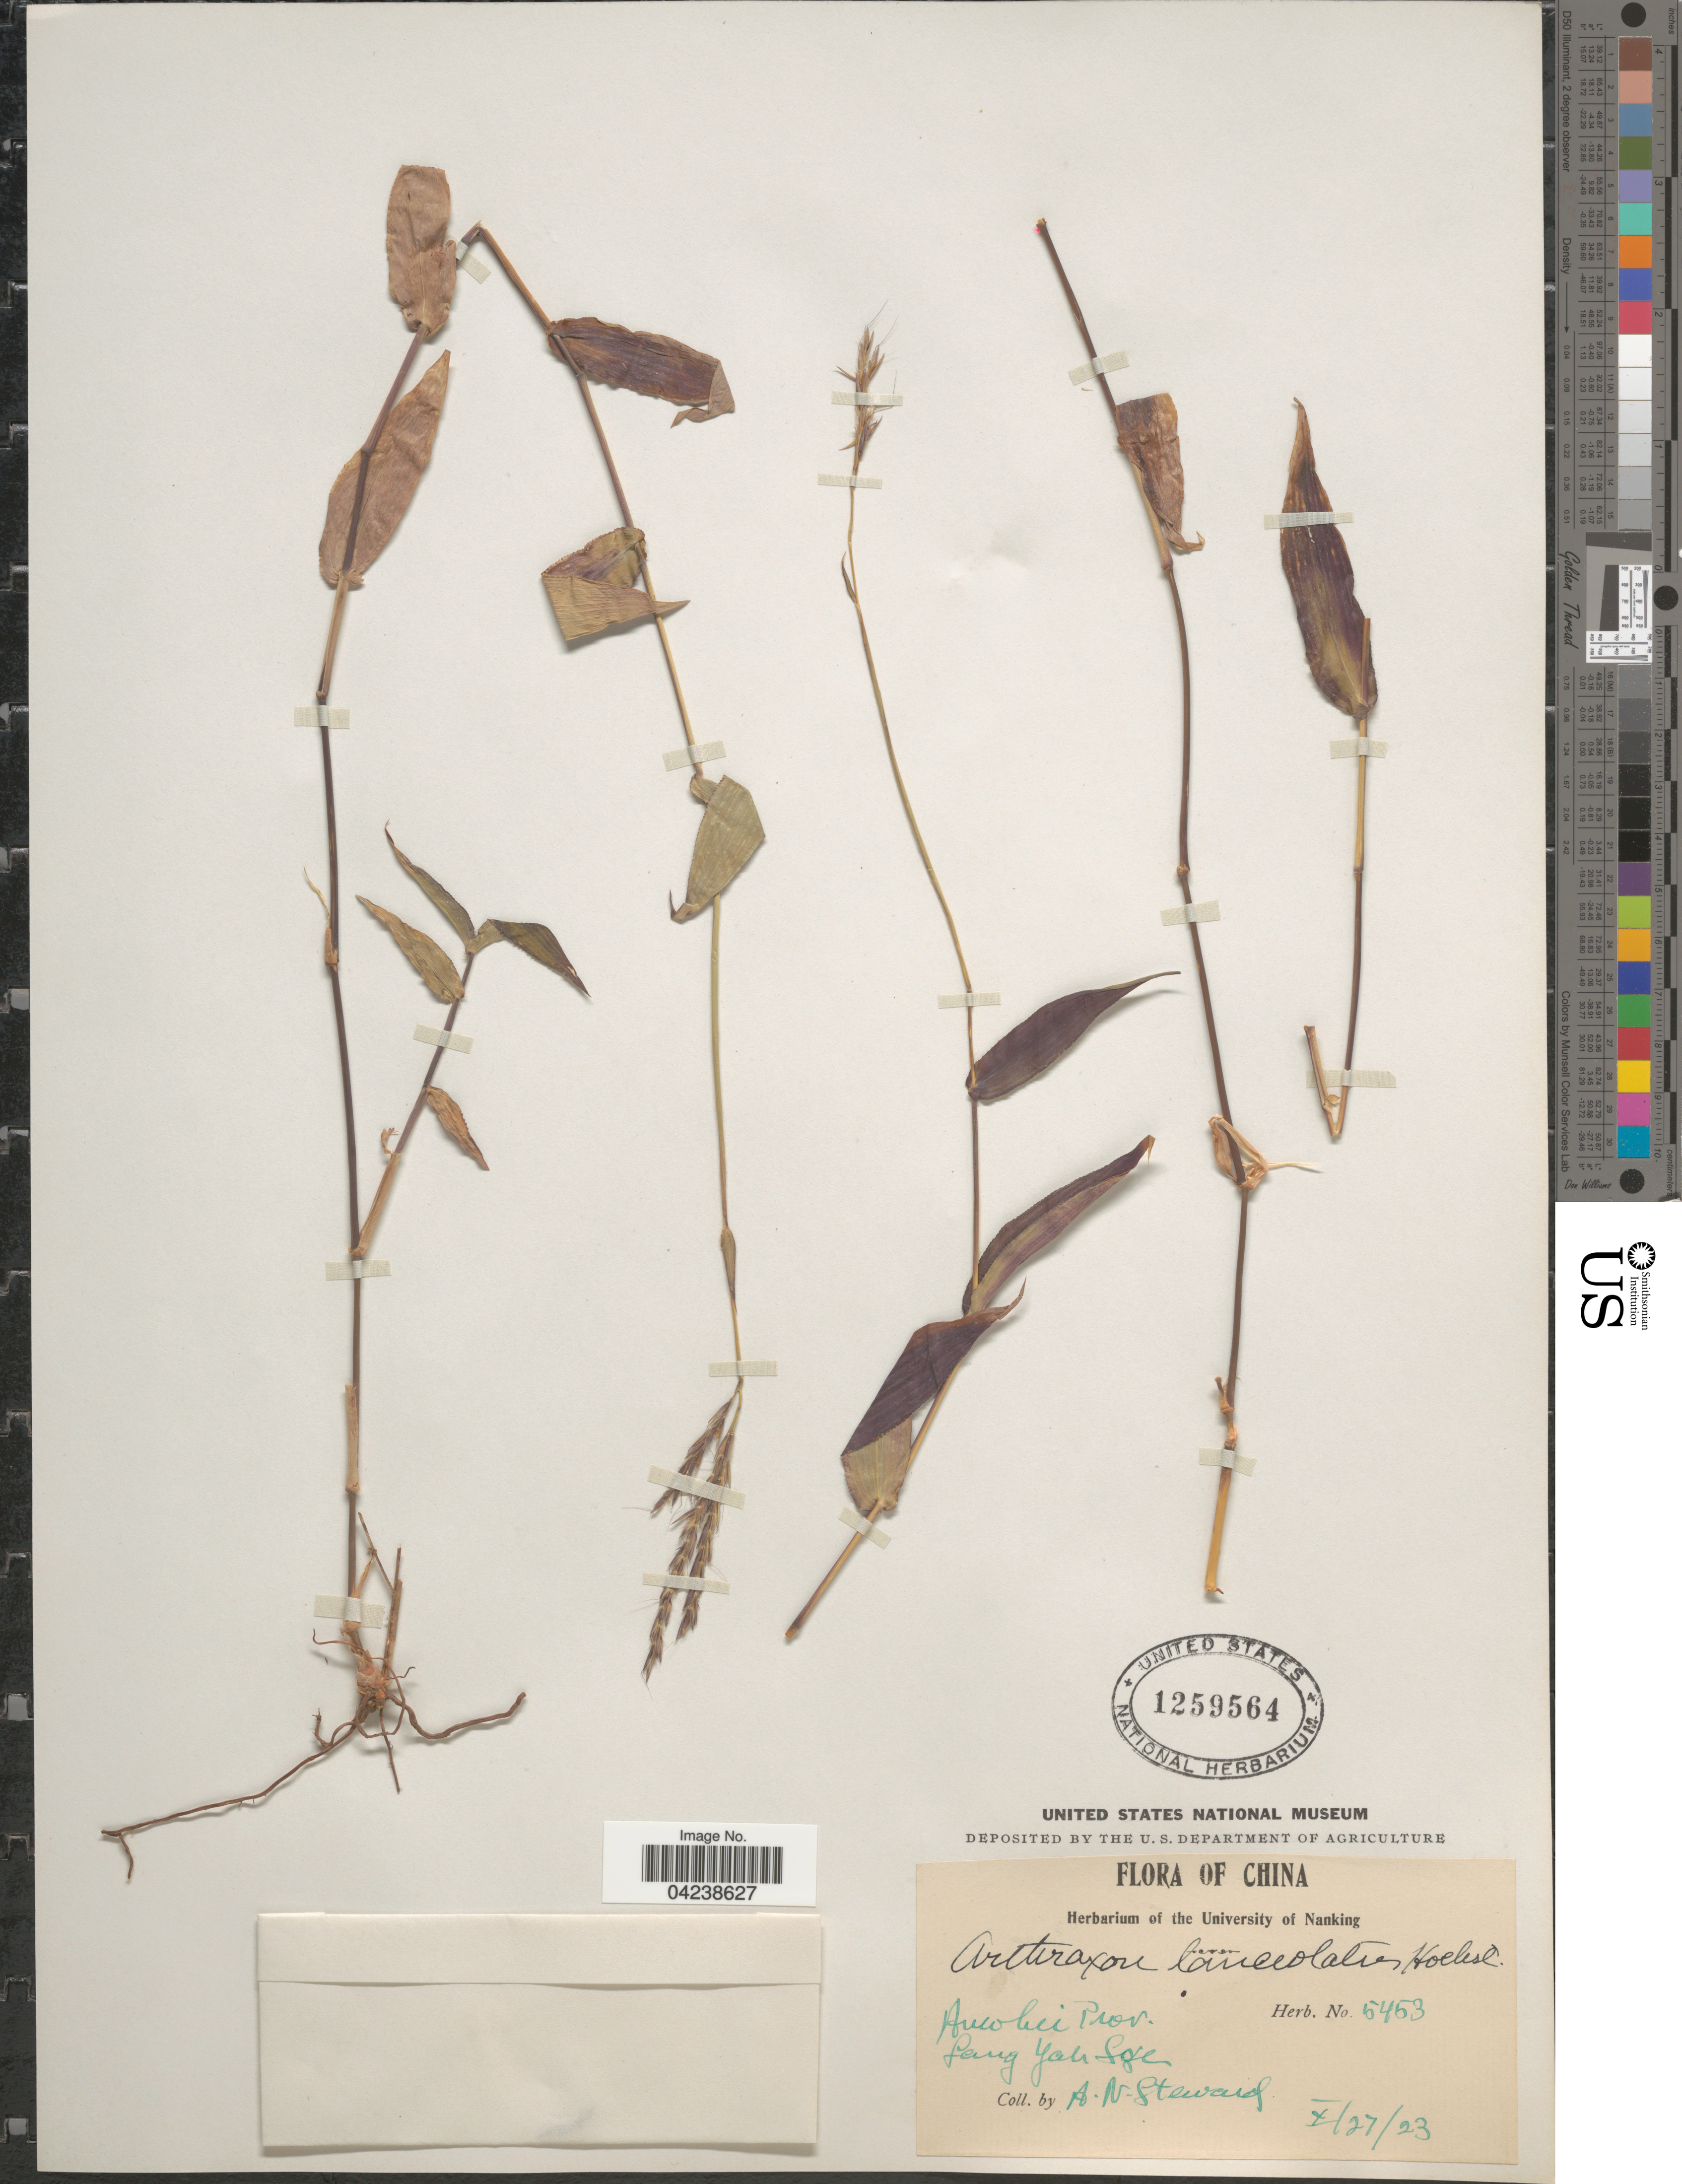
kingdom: Plantae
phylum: Tracheophyta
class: Liliopsida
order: Poales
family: Poaceae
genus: Arthraxon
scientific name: Arthraxon lanceolatus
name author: (Roxb.) Hochst.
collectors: A. N. Steward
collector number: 5453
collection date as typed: Transcribed d/m/y: 27/10/23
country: China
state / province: Anhui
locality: Anwhei Prov. Sang Yah Sze. [interpreted]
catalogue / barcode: US 1259564